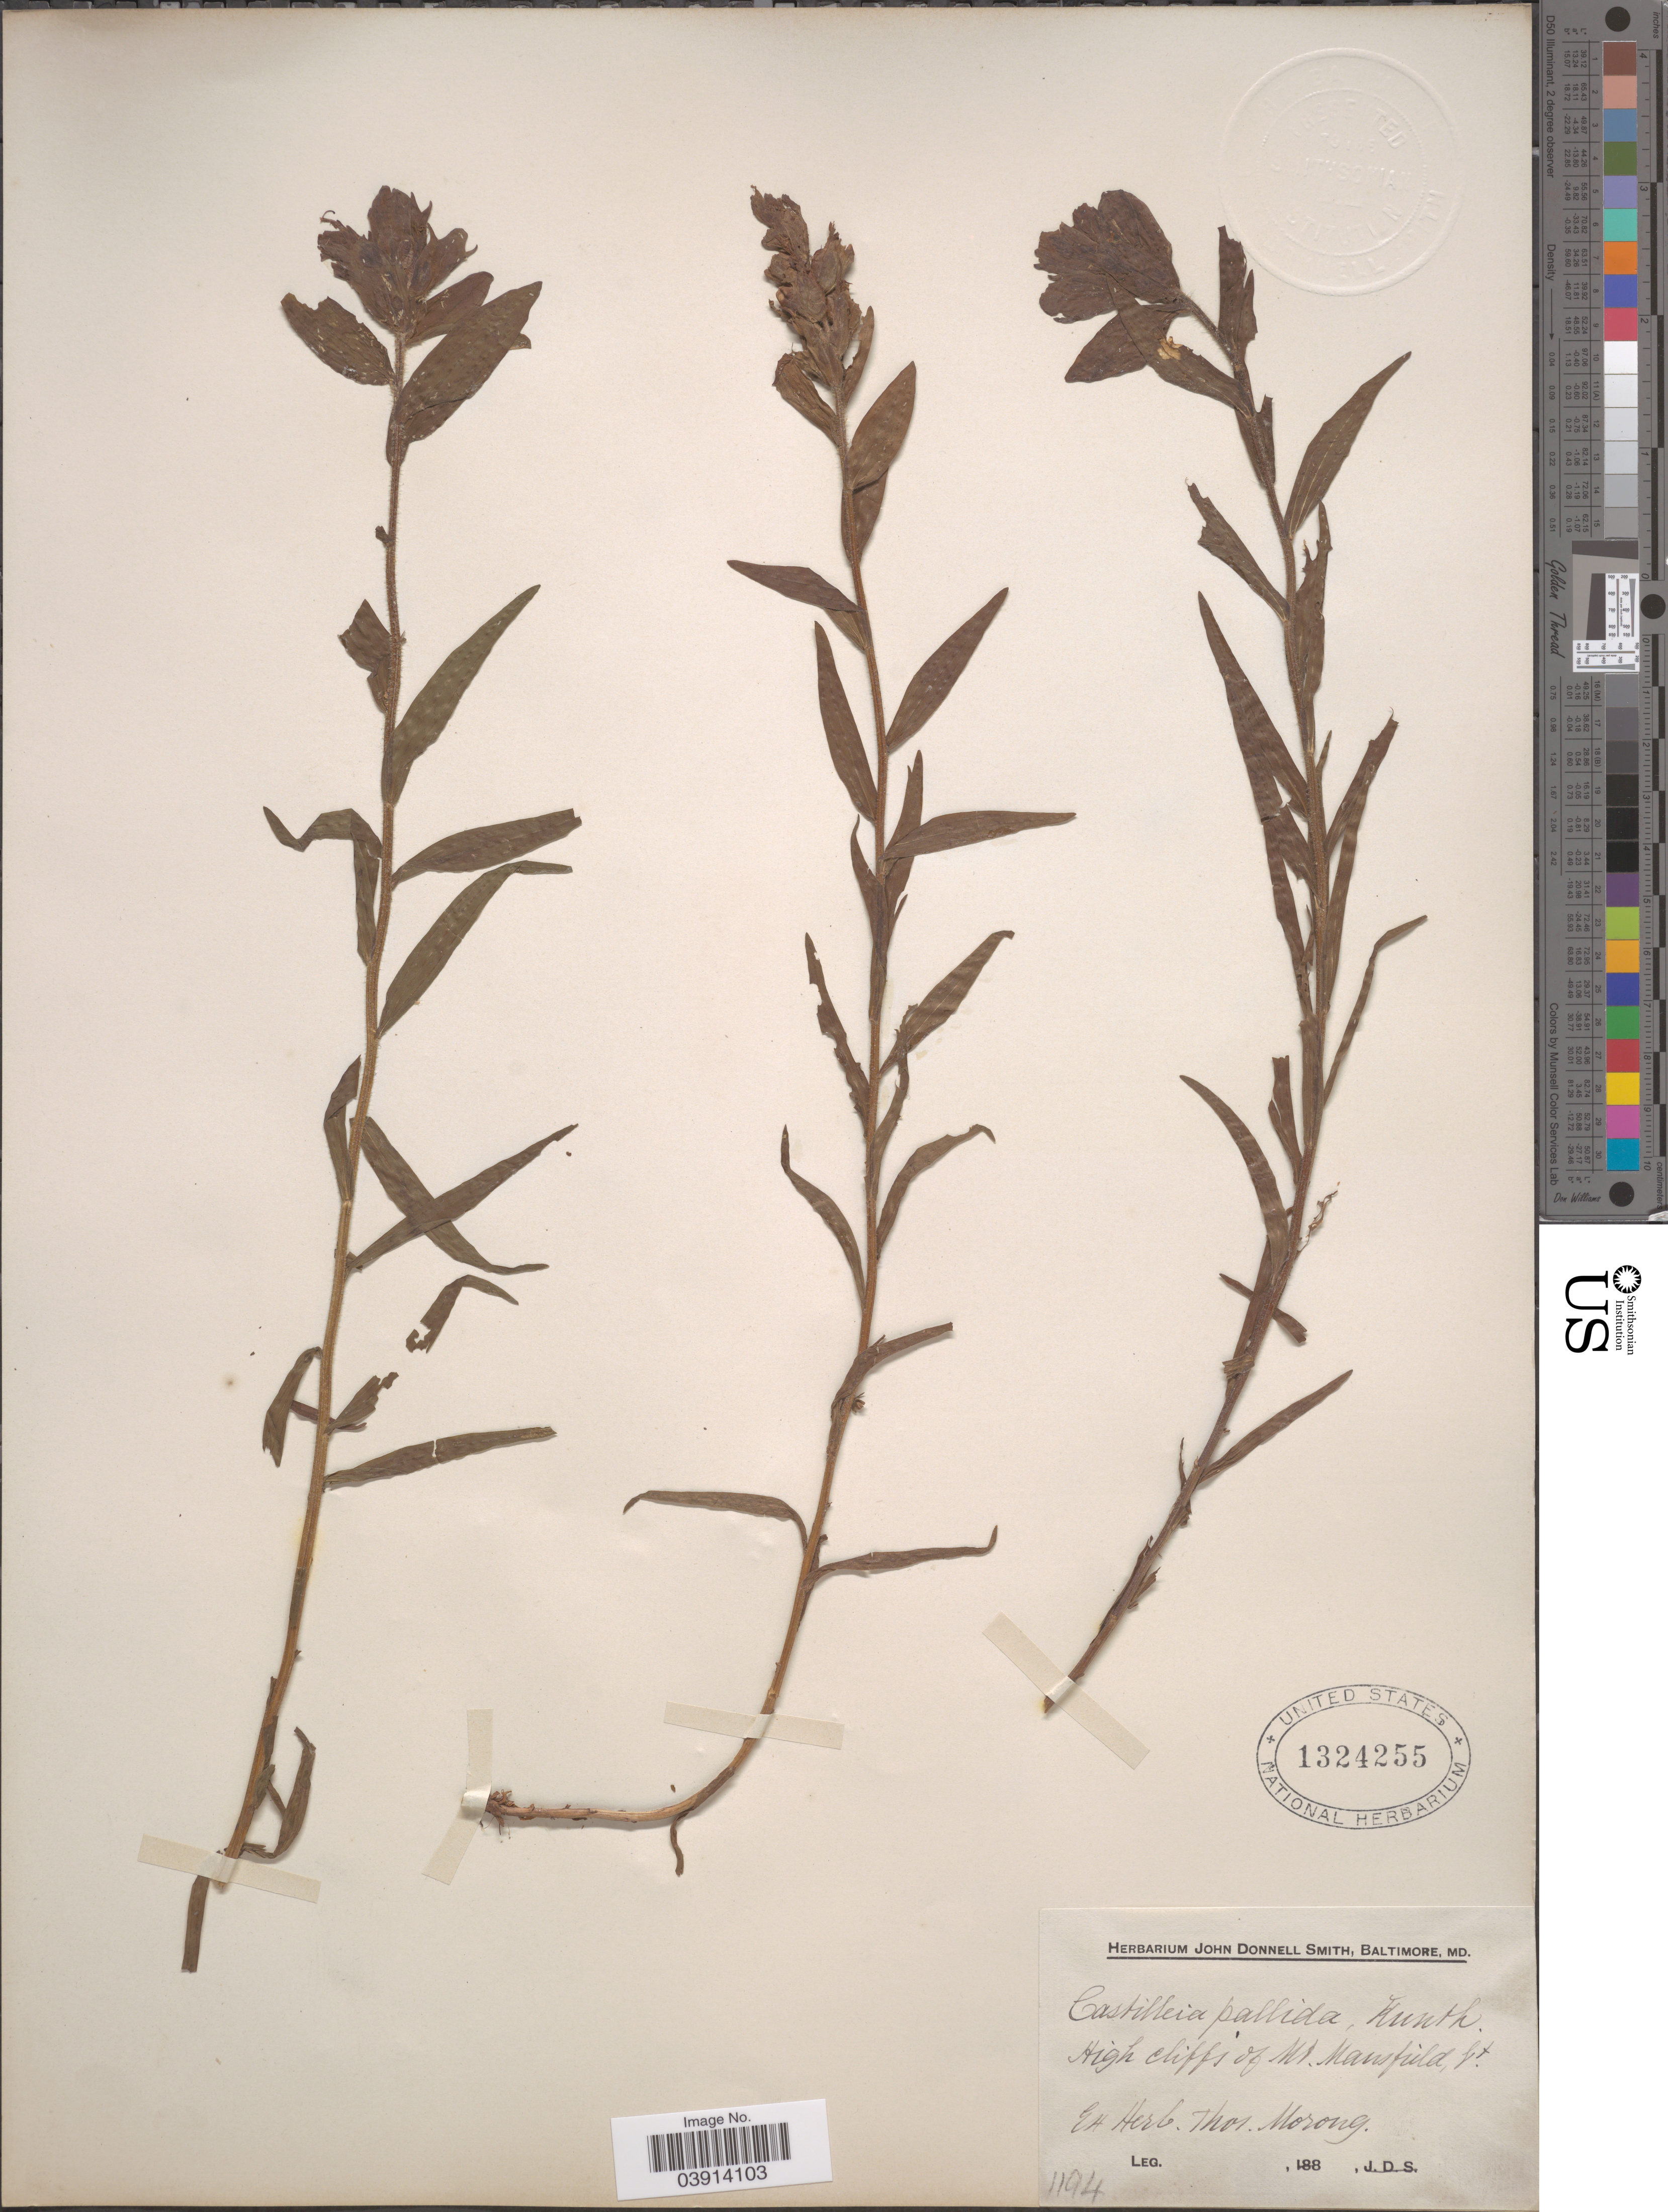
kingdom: Plantae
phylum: Tracheophyta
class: Magnoliopsida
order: Lamiales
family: Orobanchaceae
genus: Castilleja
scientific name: Castilleja septentrionalis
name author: Lindl.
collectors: ex Herb. T. Morong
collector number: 1194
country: United States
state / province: Vermont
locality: High cliffs of Mt. Mansfield.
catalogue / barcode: US 1324255